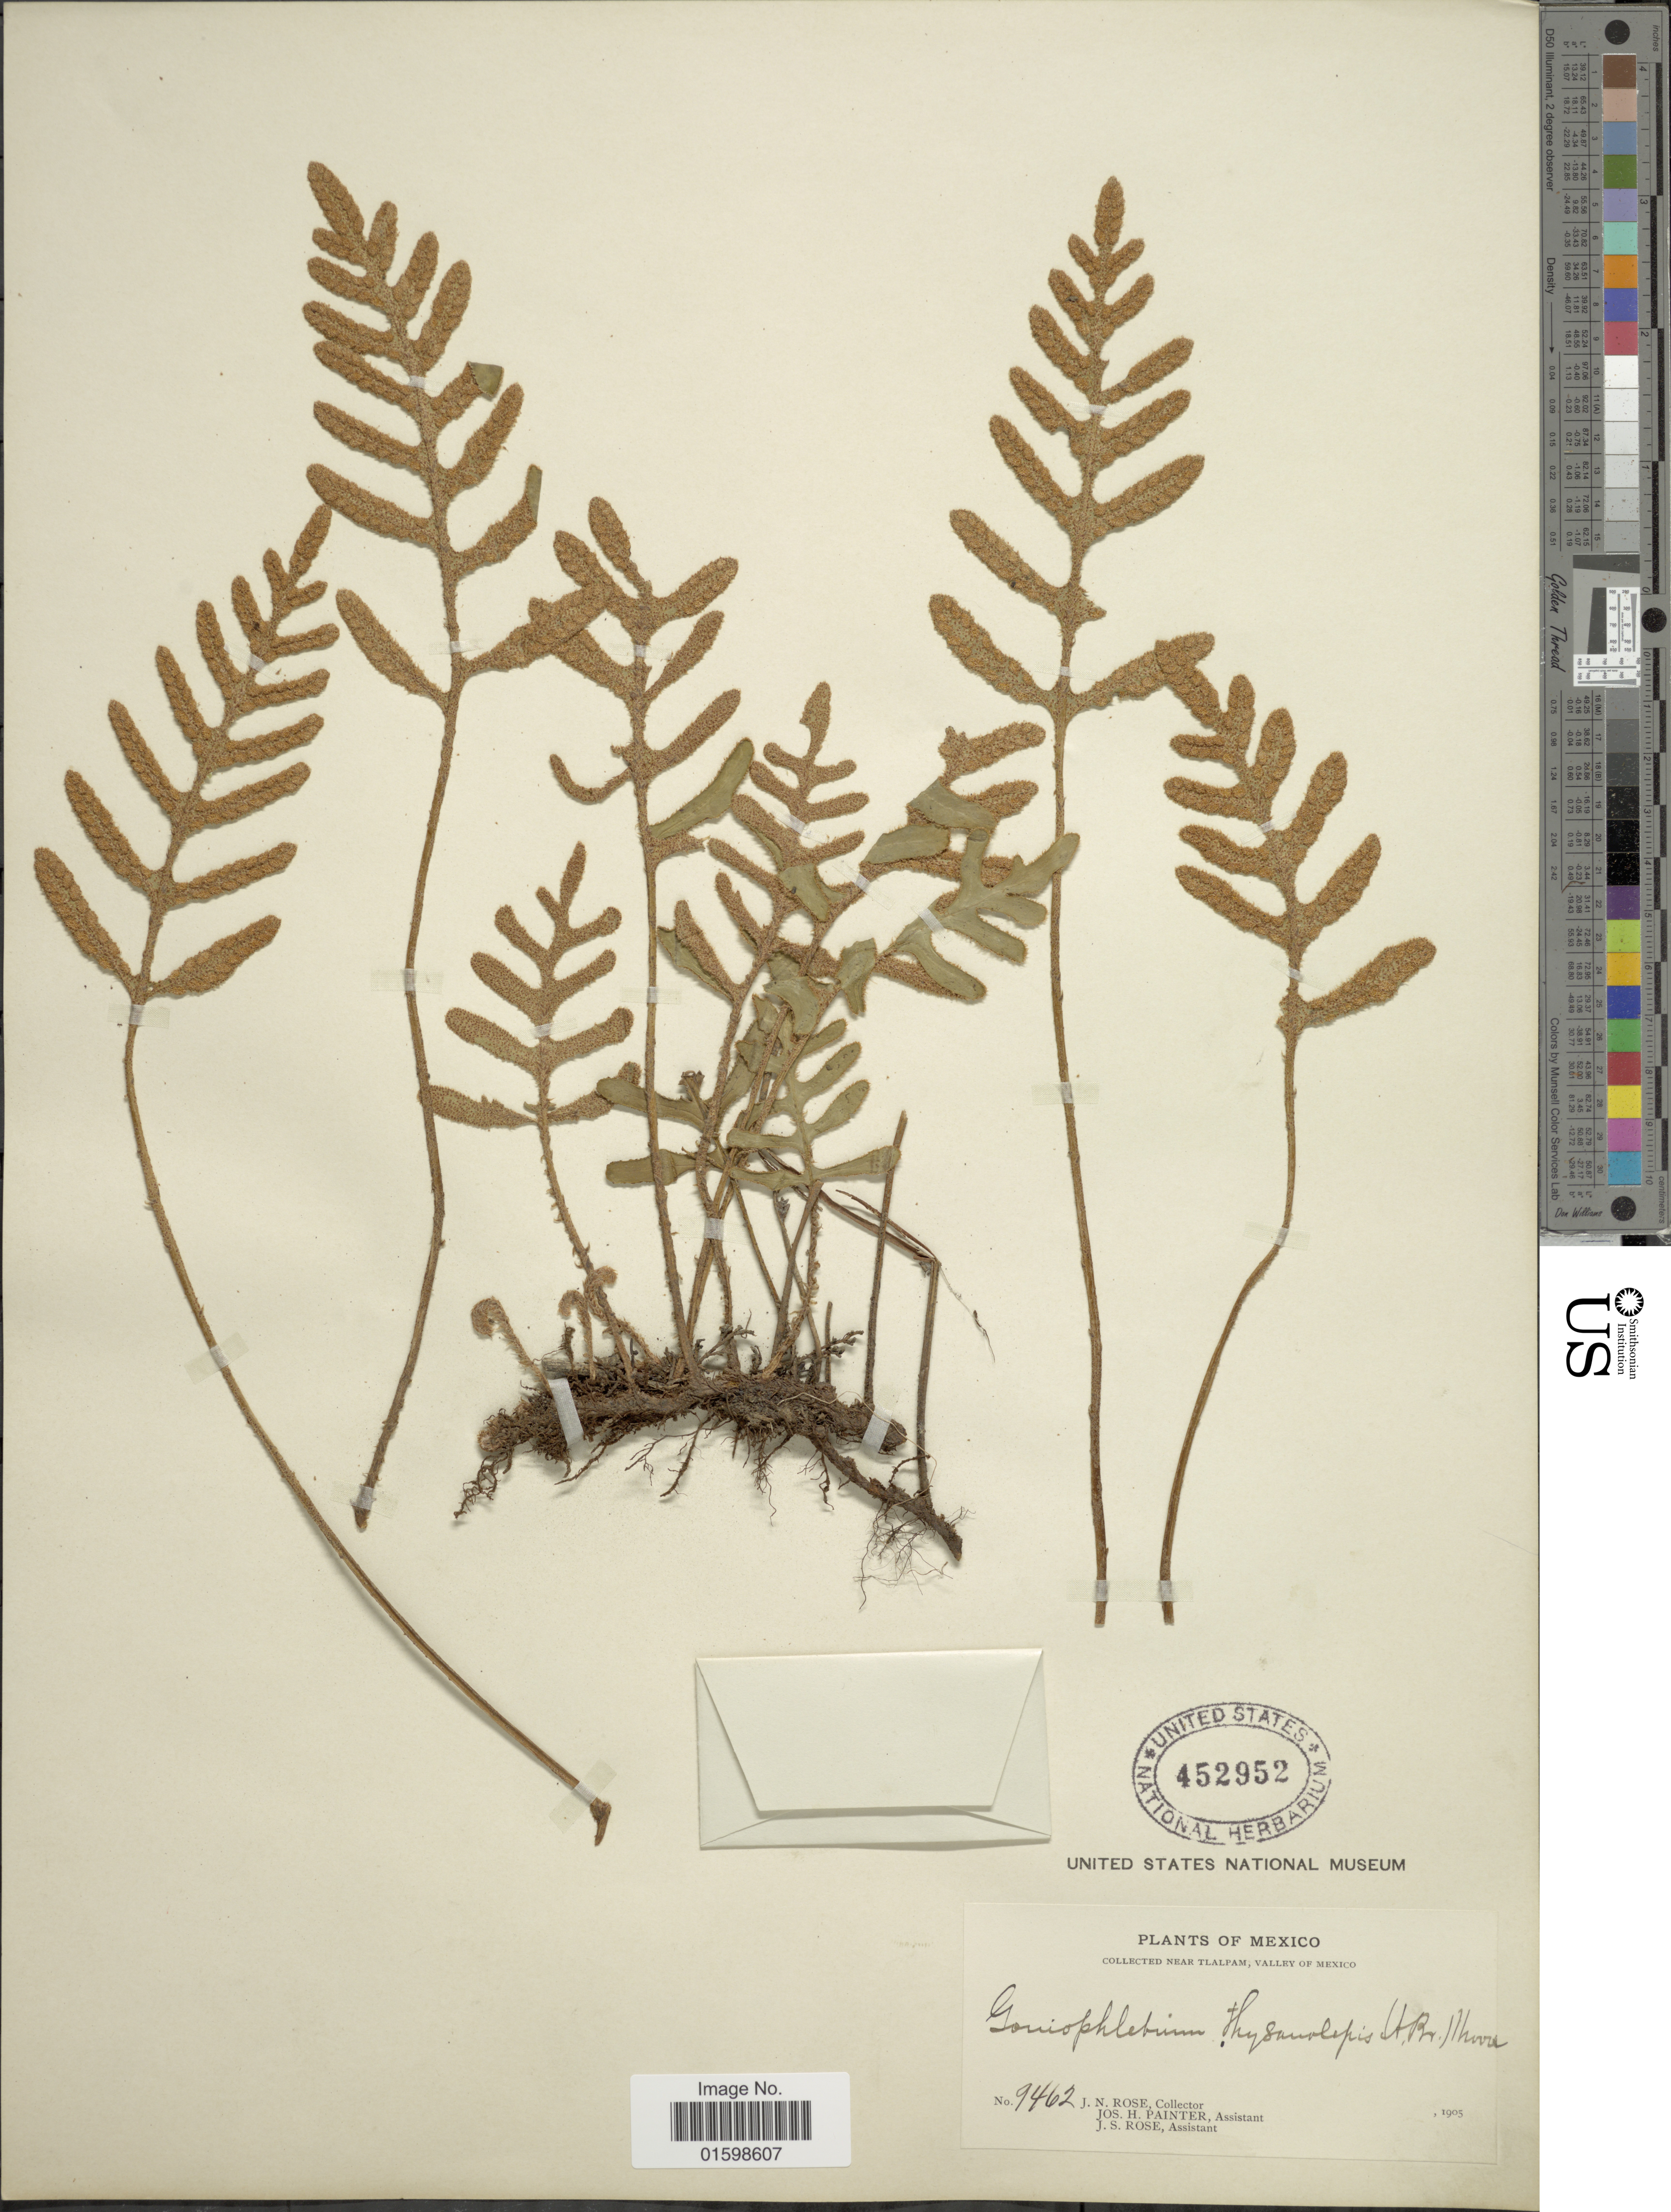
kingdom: Plantae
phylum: Tracheophyta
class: Polypodiopsida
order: Polypodiales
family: Polypodiaceae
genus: Pleopeltis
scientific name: Pleopeltis thyssanolepis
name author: (A. Braun ex Klotzsch) E.G. Andrews & Windham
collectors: J. N. Rose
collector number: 9462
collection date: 1905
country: Mexico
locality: Tlalpam, valley of Mexico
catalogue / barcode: US 452952